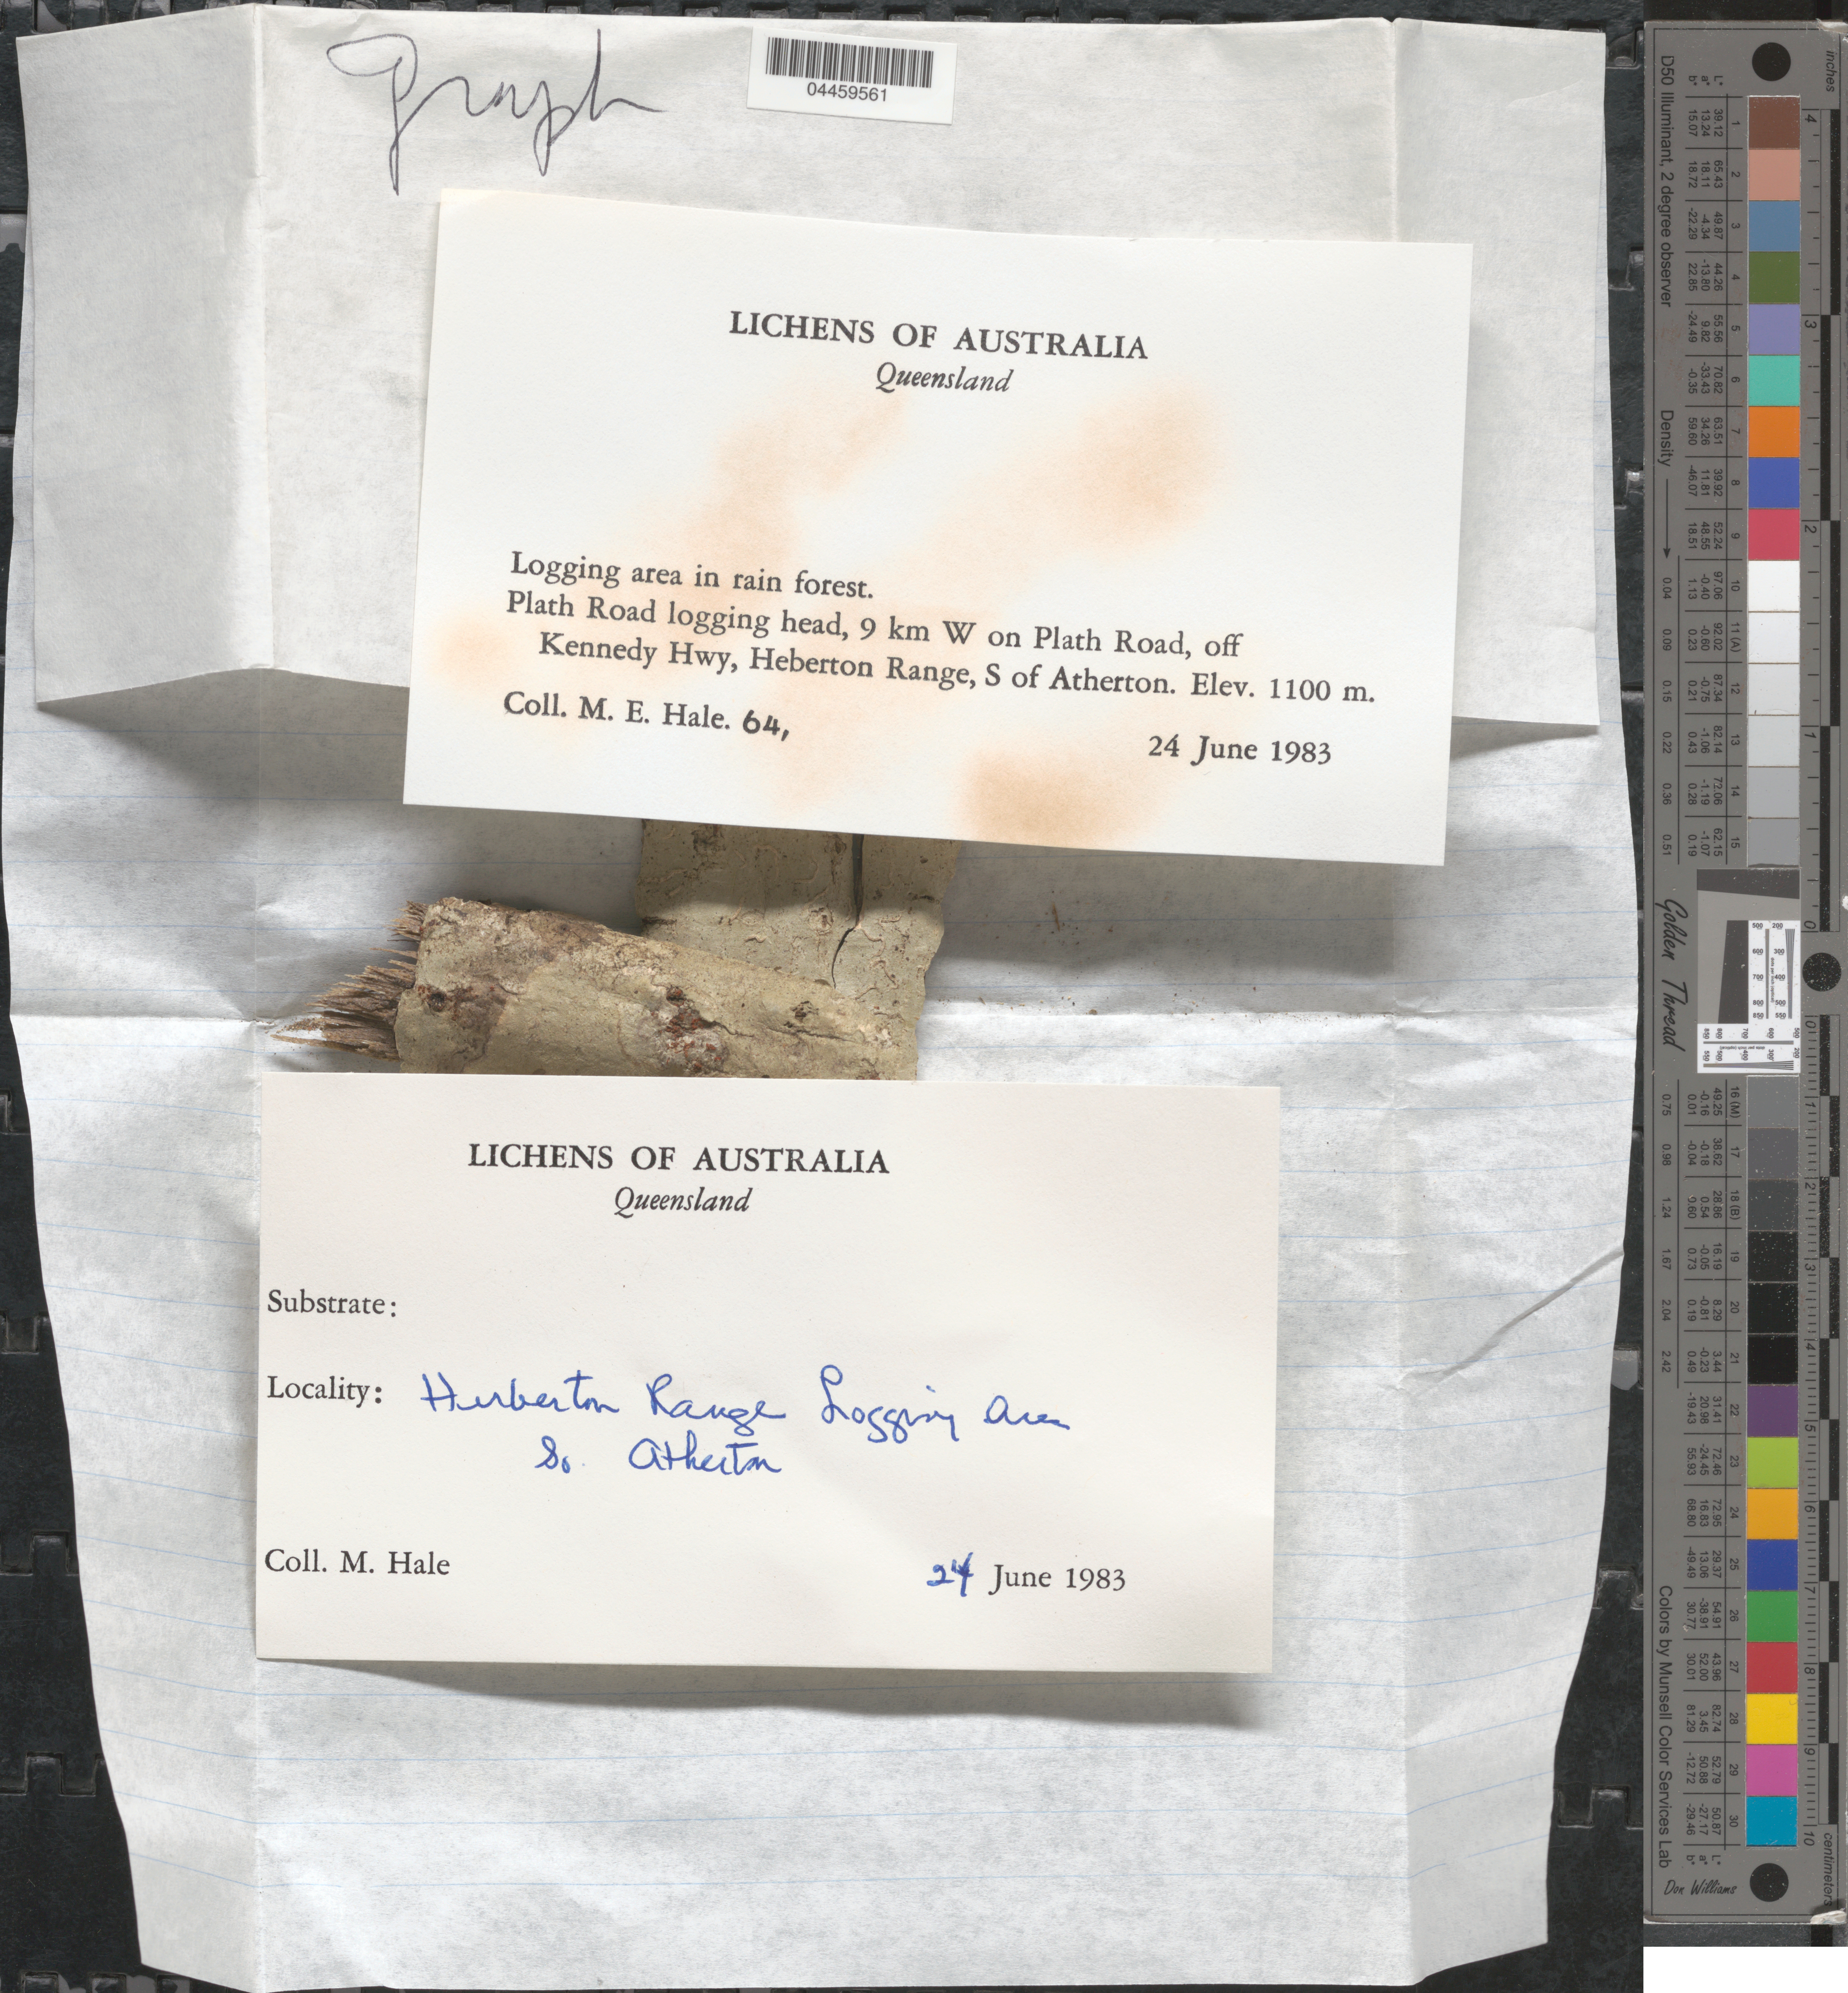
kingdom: Fungi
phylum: Ascomycota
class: Lecanoromycetes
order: Ostropales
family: Graphidaceae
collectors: M. Hale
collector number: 64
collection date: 1983-06-24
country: Australia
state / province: Queensland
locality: Plath Road logging head, 9 km W on Plath Road, off Kennedy Hwy, Heberton Range, S of Atherton.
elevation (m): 1100